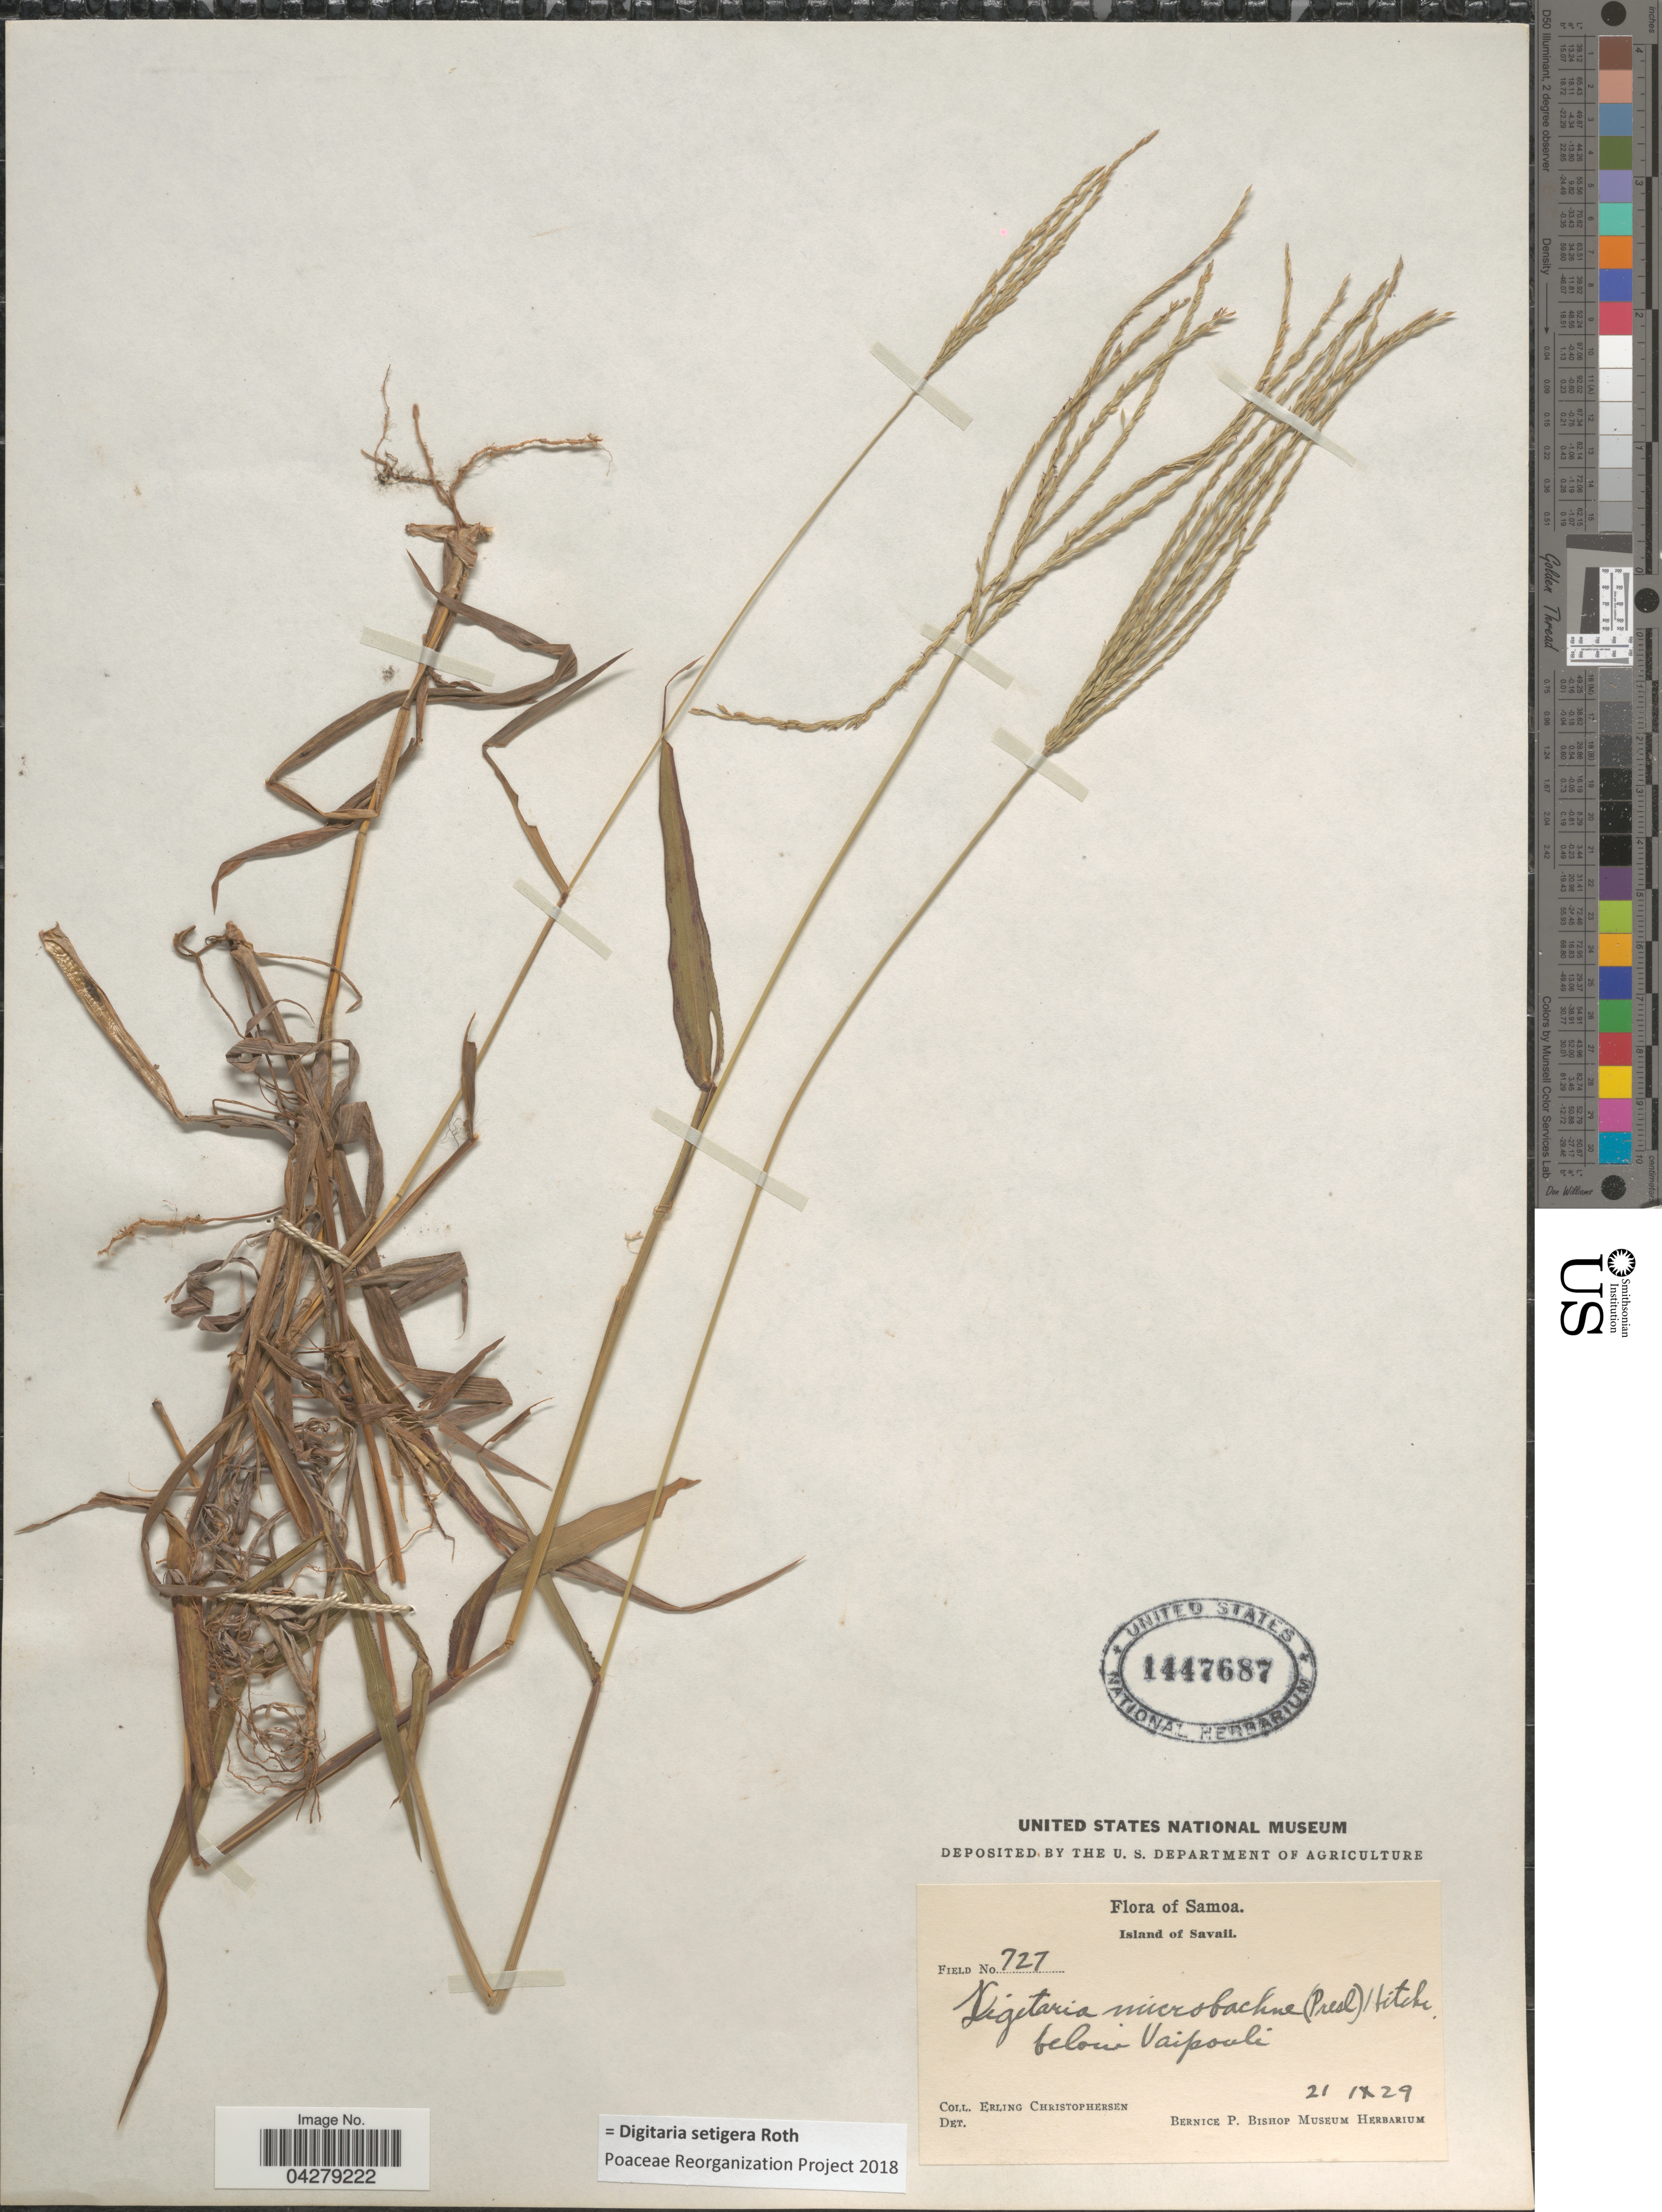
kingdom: Plantae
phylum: Tracheophyta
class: Liliopsida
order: Poales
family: Poaceae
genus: Digitaria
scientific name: Digitaria setigera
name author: Roth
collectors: E. Christophersen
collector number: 727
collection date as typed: Transcribed d/m/y: 21/9/29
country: Samoa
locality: Samoa. Island of Savaii. Below Vaipouli.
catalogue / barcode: US 1447687